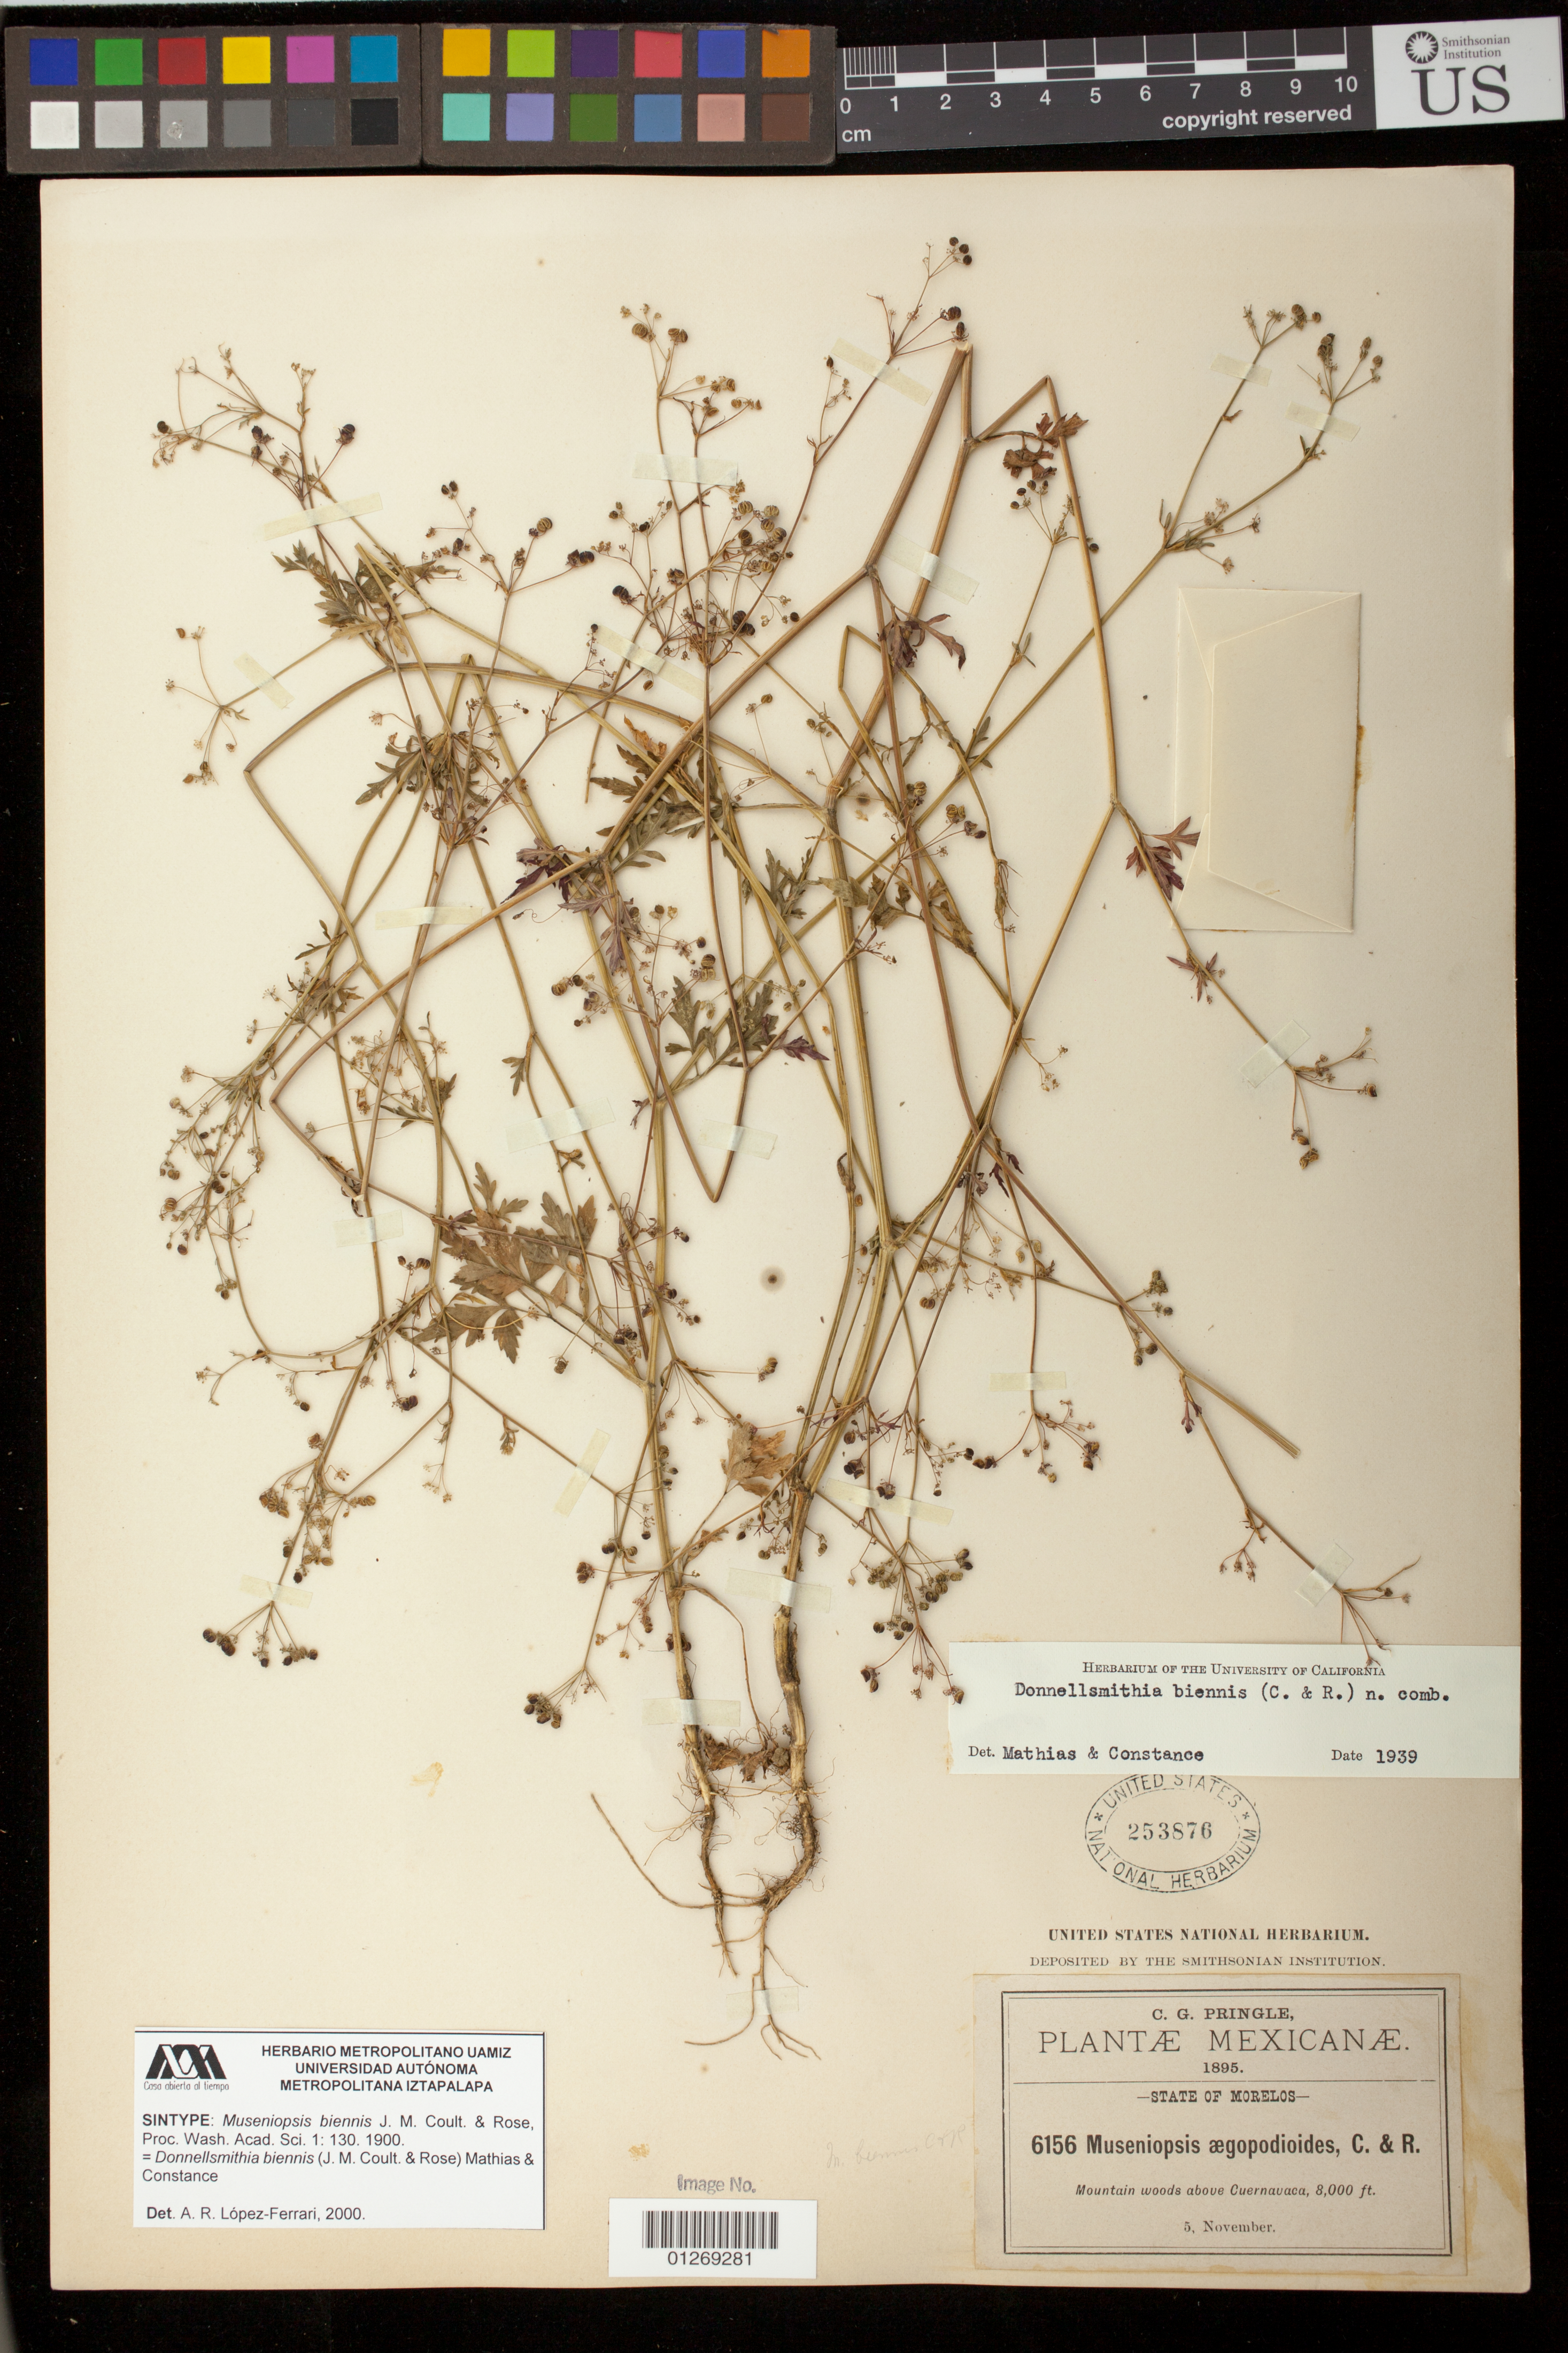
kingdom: Plantae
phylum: Tracheophyta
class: Magnoliopsida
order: Apiales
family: Apiaceae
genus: Museniopsis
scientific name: Museniopsis biennis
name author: J.M. Coult. & Rose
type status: Syntype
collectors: C. G. Pringle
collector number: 6156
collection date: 1895-11-05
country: Mexico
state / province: Morelos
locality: Above Cuernavaca.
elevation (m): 2438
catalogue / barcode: US 253876